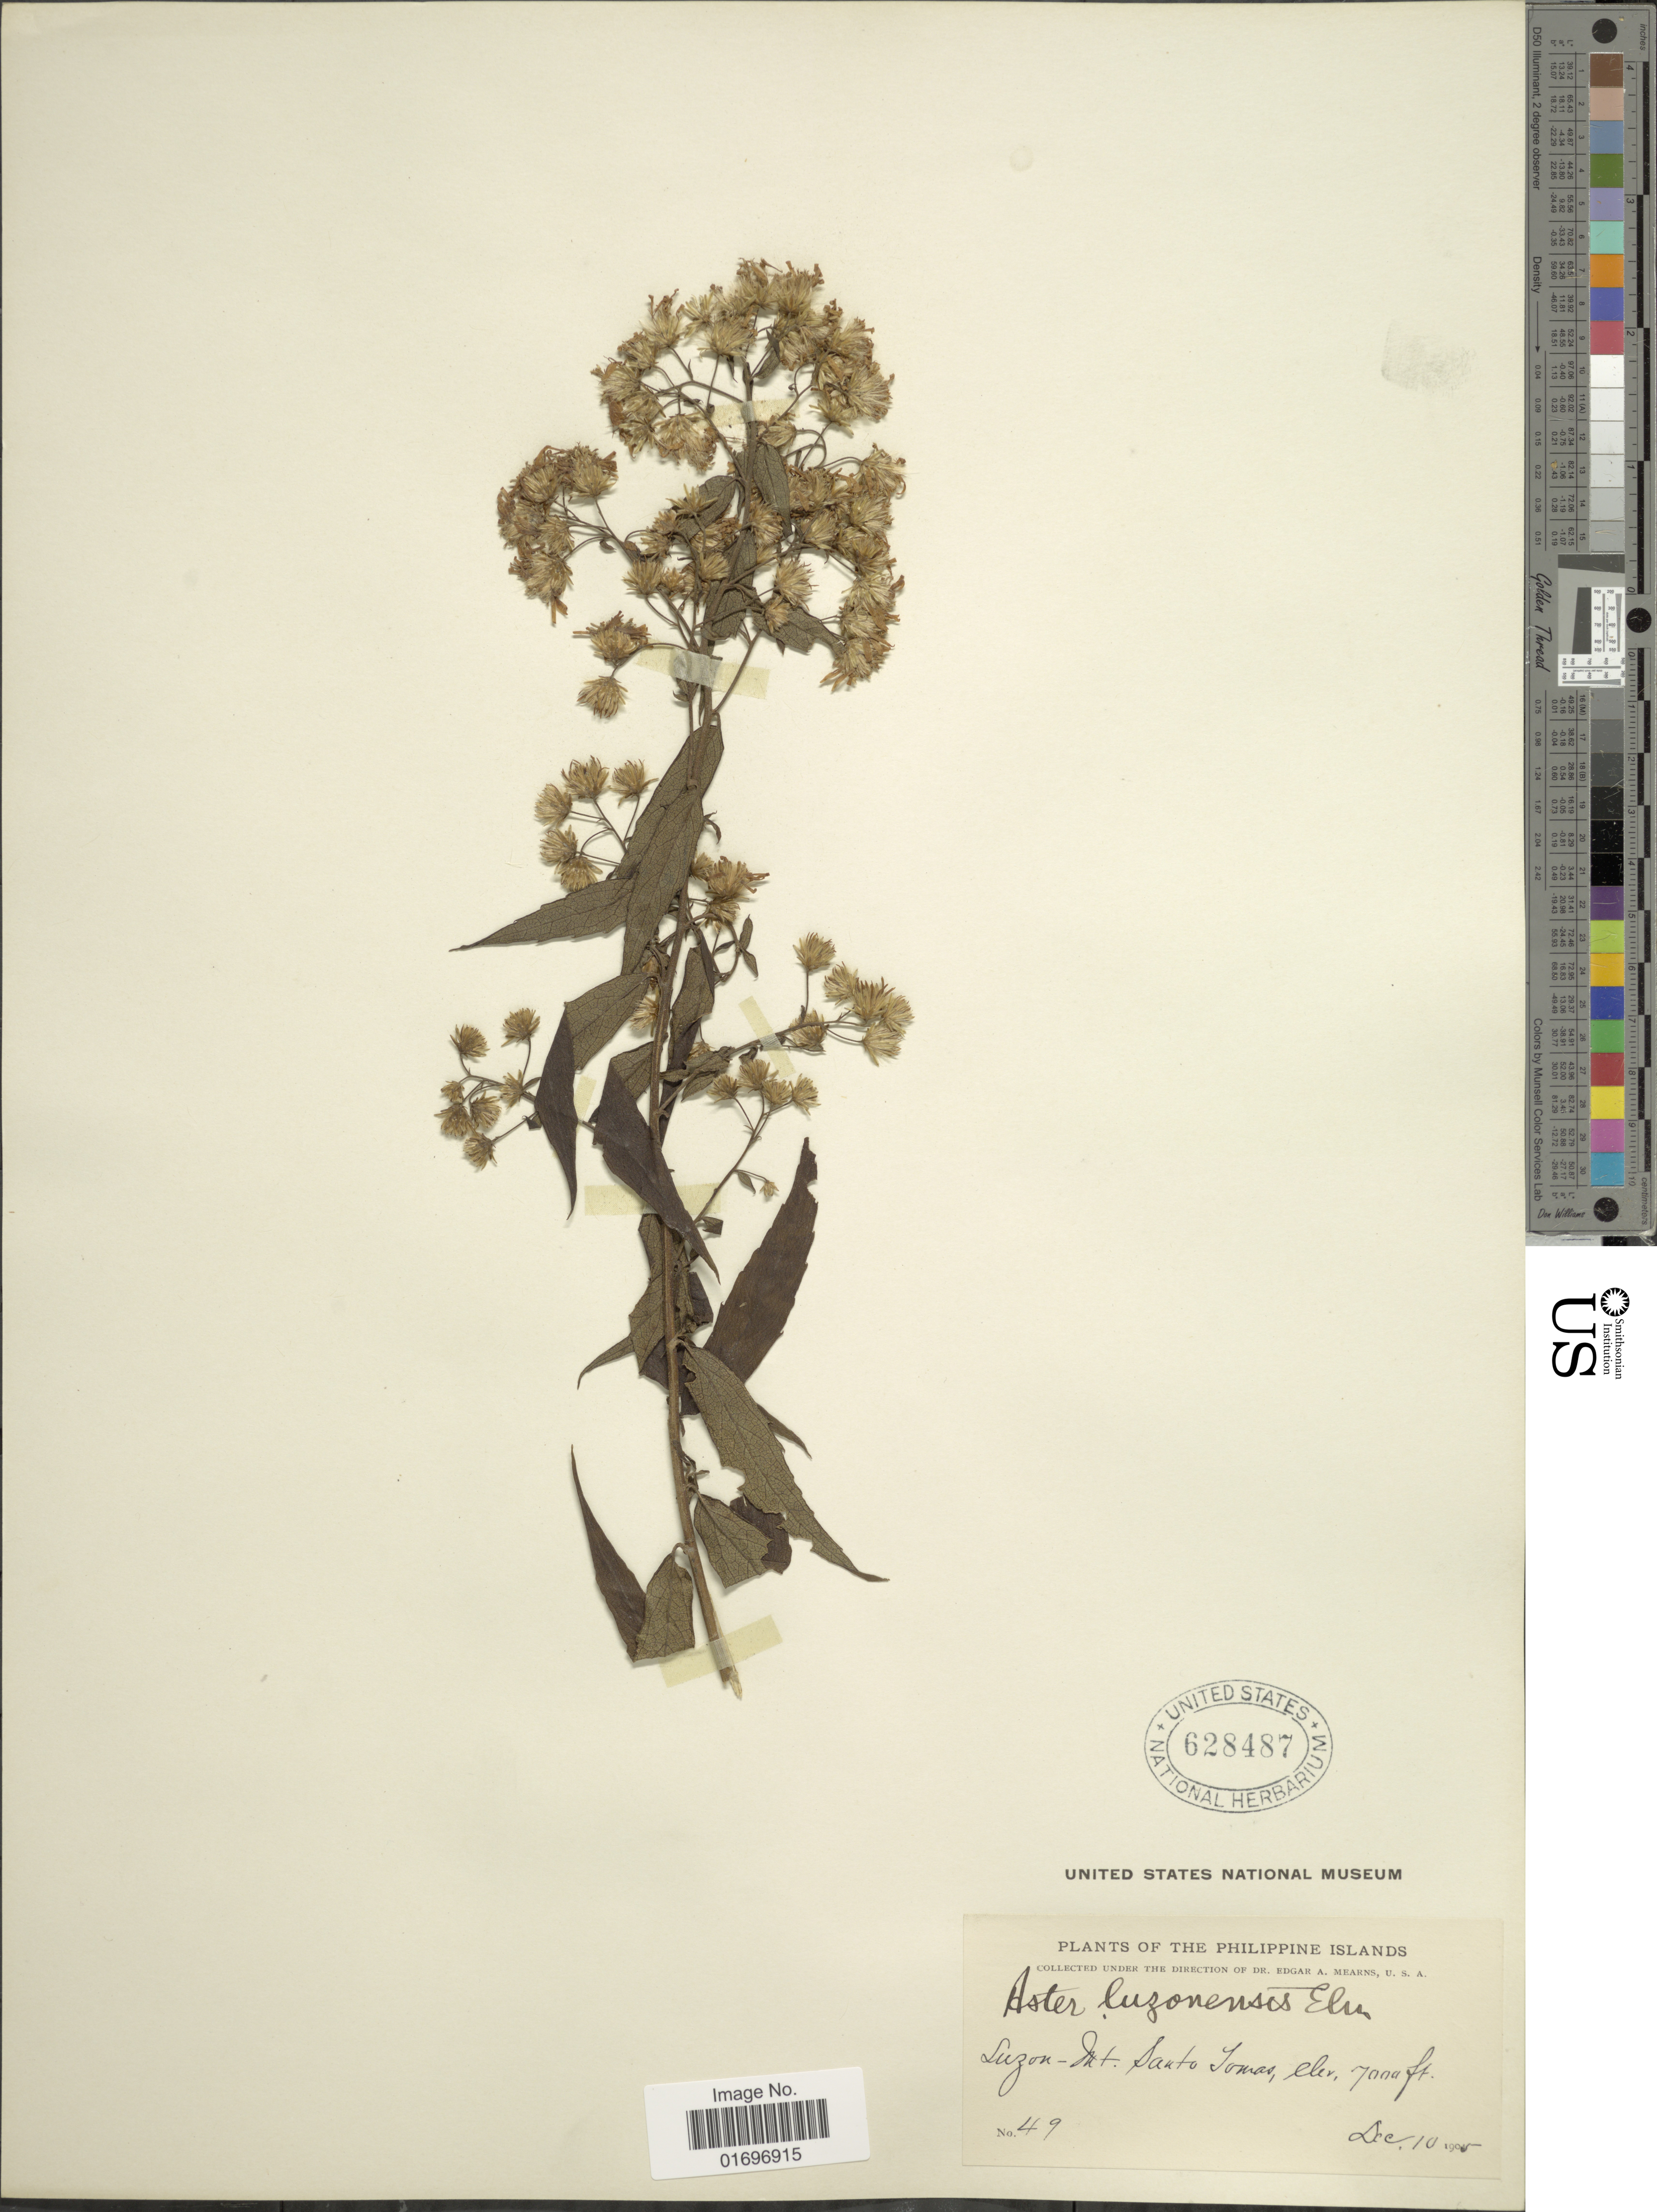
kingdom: Plantae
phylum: Tracheophyta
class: Magnoliopsida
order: Asterales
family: Asteraceae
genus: Aster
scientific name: Aster luzonensis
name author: Elmer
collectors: E. A. Mearns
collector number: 49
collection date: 1905-12-10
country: Philippines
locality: Philippine Islands. Luzon - Mt. Santo Tomas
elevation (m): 2134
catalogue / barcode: US 628487